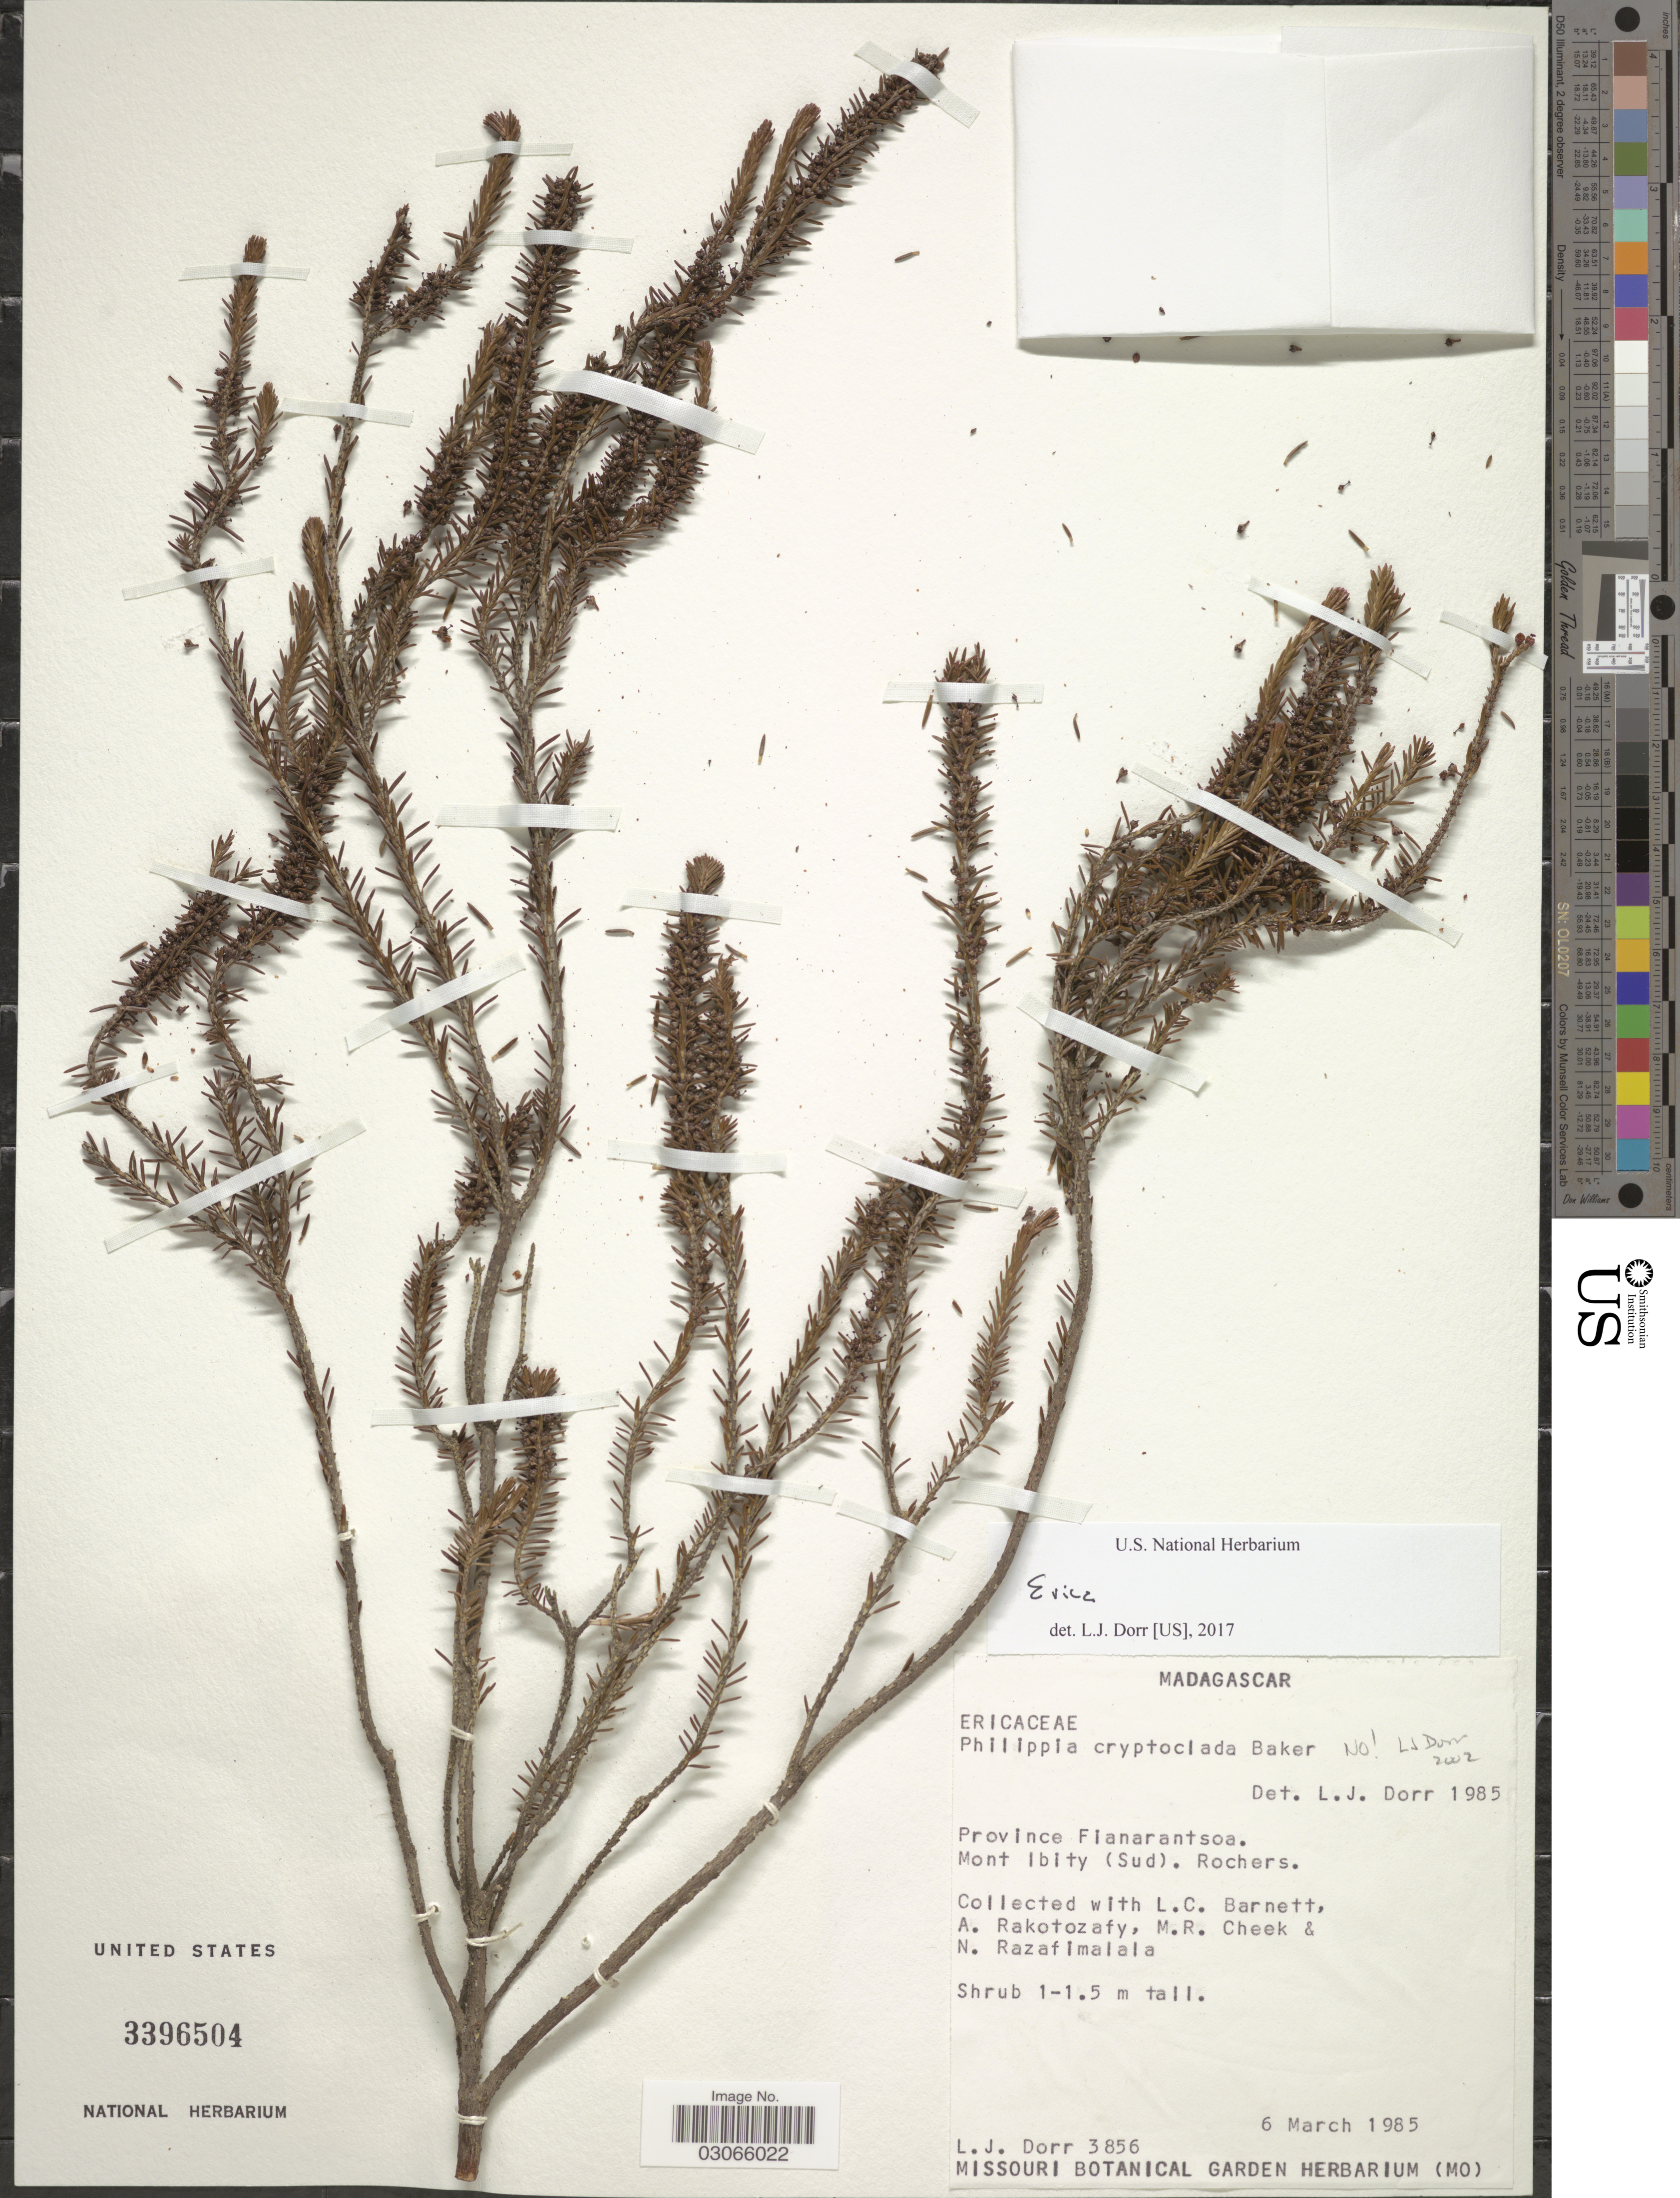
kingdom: Plantae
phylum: Tracheophyta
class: Magnoliopsida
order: Ericales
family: Ericaceae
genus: Erica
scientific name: Erica cryptoclada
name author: (Baker) Dorr & E.G.H. Oliv.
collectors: L. J. Dorr, L. C. Barnett, A. Rakotozafy, M. Cheek & N. Razafimalala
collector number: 3856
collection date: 1985-03-06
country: Madagascar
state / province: Vakinankaratra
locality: Mont Ibity (Sud).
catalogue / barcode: US 3396504